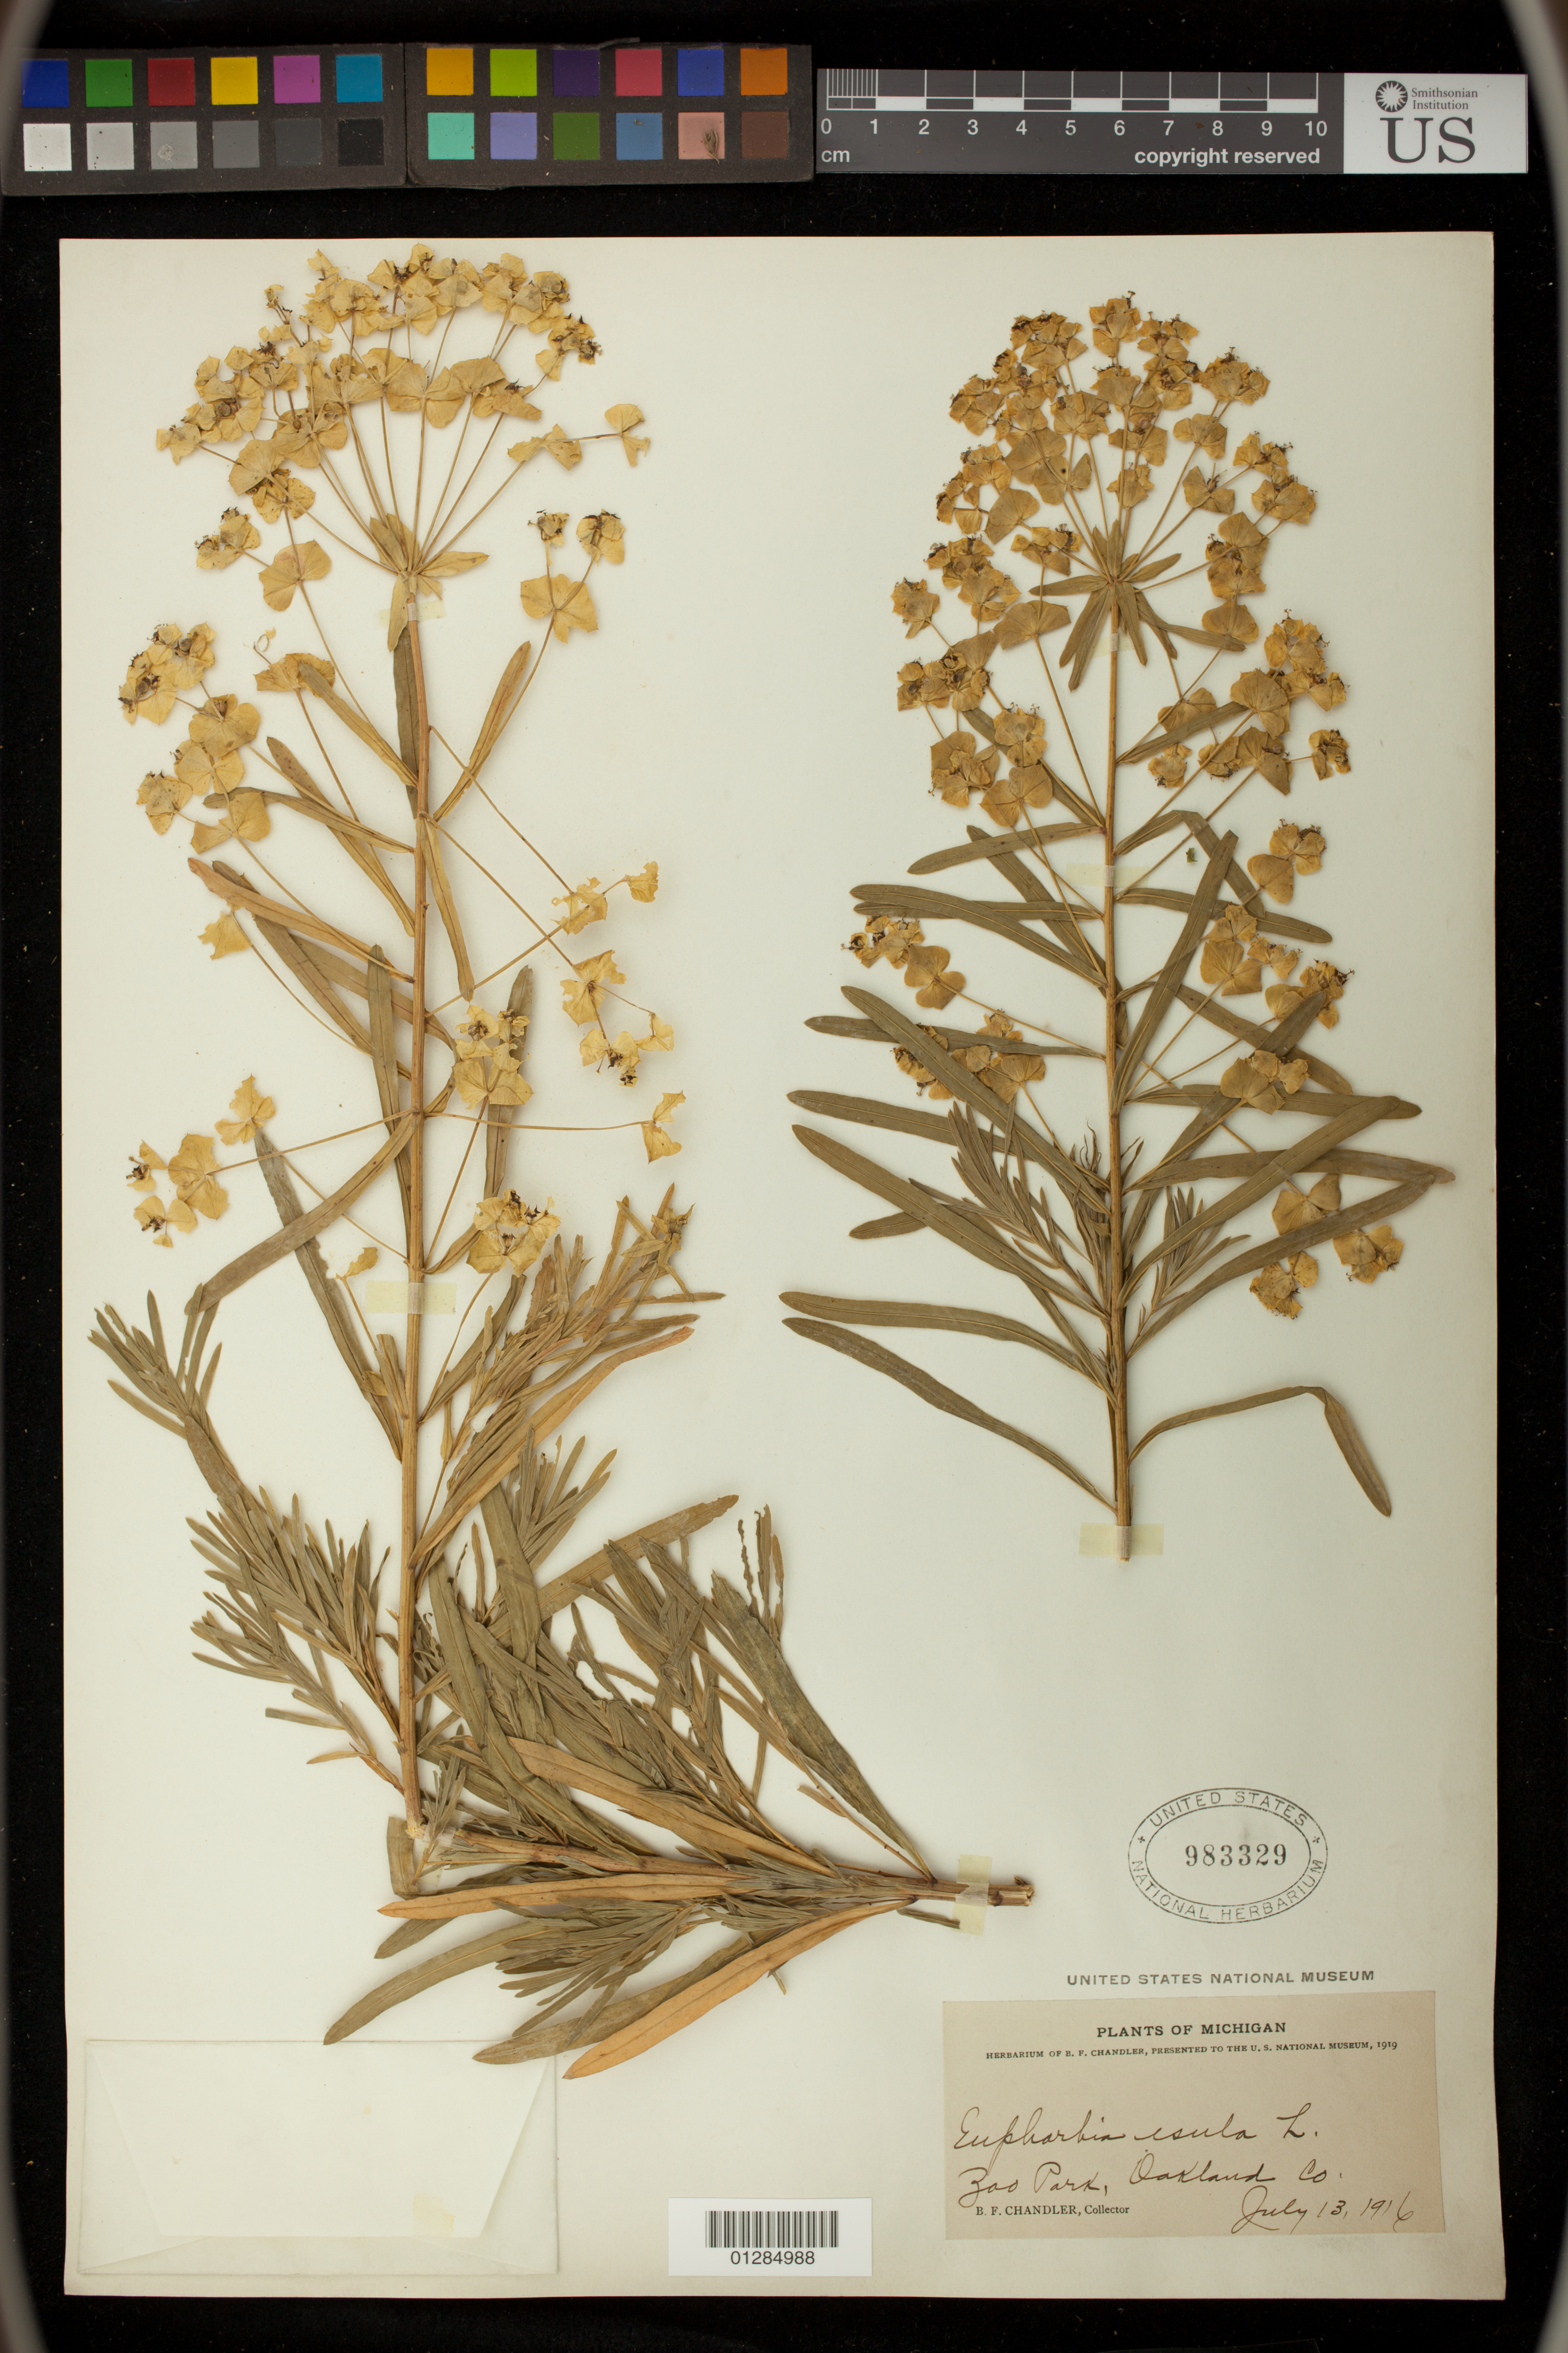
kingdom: Plantae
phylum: Tracheophyta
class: Magnoliopsida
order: Malpighiales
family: Euphorbiaceae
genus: Euphorbia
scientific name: Euphorbia esula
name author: L.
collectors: B. F. Chandler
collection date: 1916-07-13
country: United States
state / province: Michigan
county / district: Oakland County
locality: Zoo Park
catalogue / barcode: US 983329